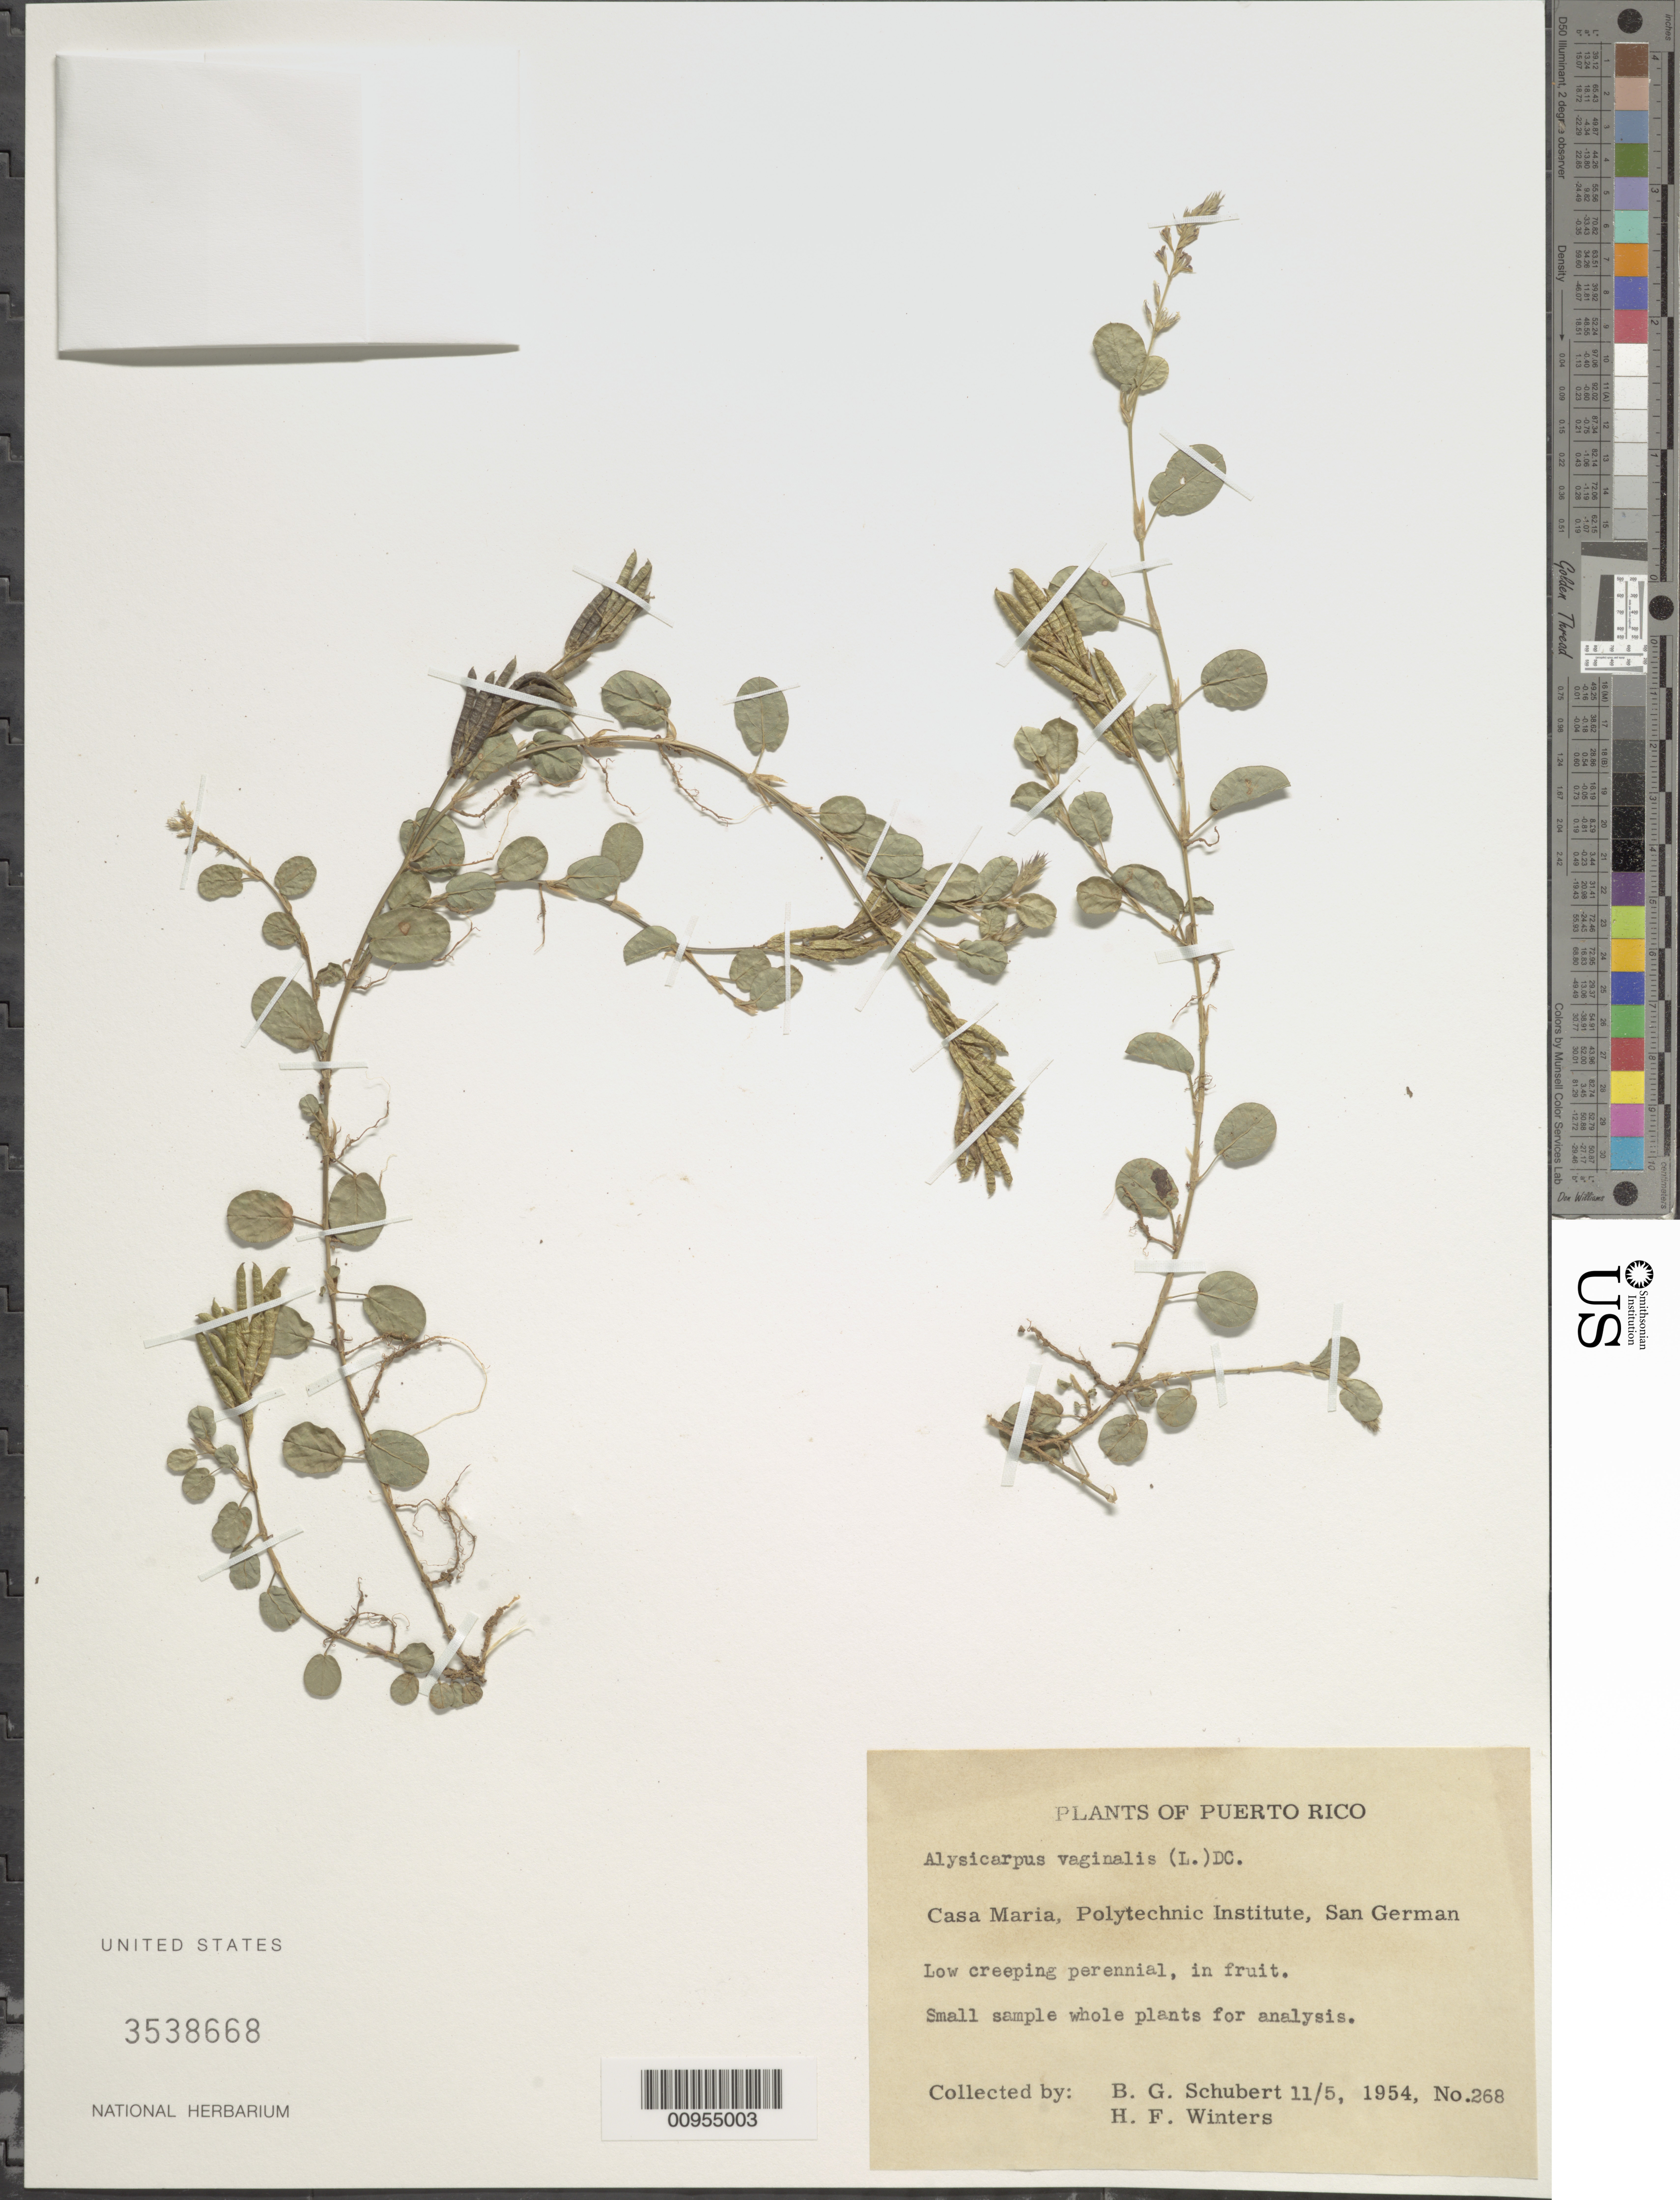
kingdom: Plantae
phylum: Tracheophyta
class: Magnoliopsida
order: Fabales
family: Fabaceae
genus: Alysicarpus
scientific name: Alysicarpus vaginalis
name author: (L.) DC.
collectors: B. Schubert & H. Winters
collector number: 268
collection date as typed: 05 Nov 1954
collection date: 1954-11-05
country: Puerto Rico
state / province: San Germán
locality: Casa Maria, Polytechnic Institute.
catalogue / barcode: US 3538668